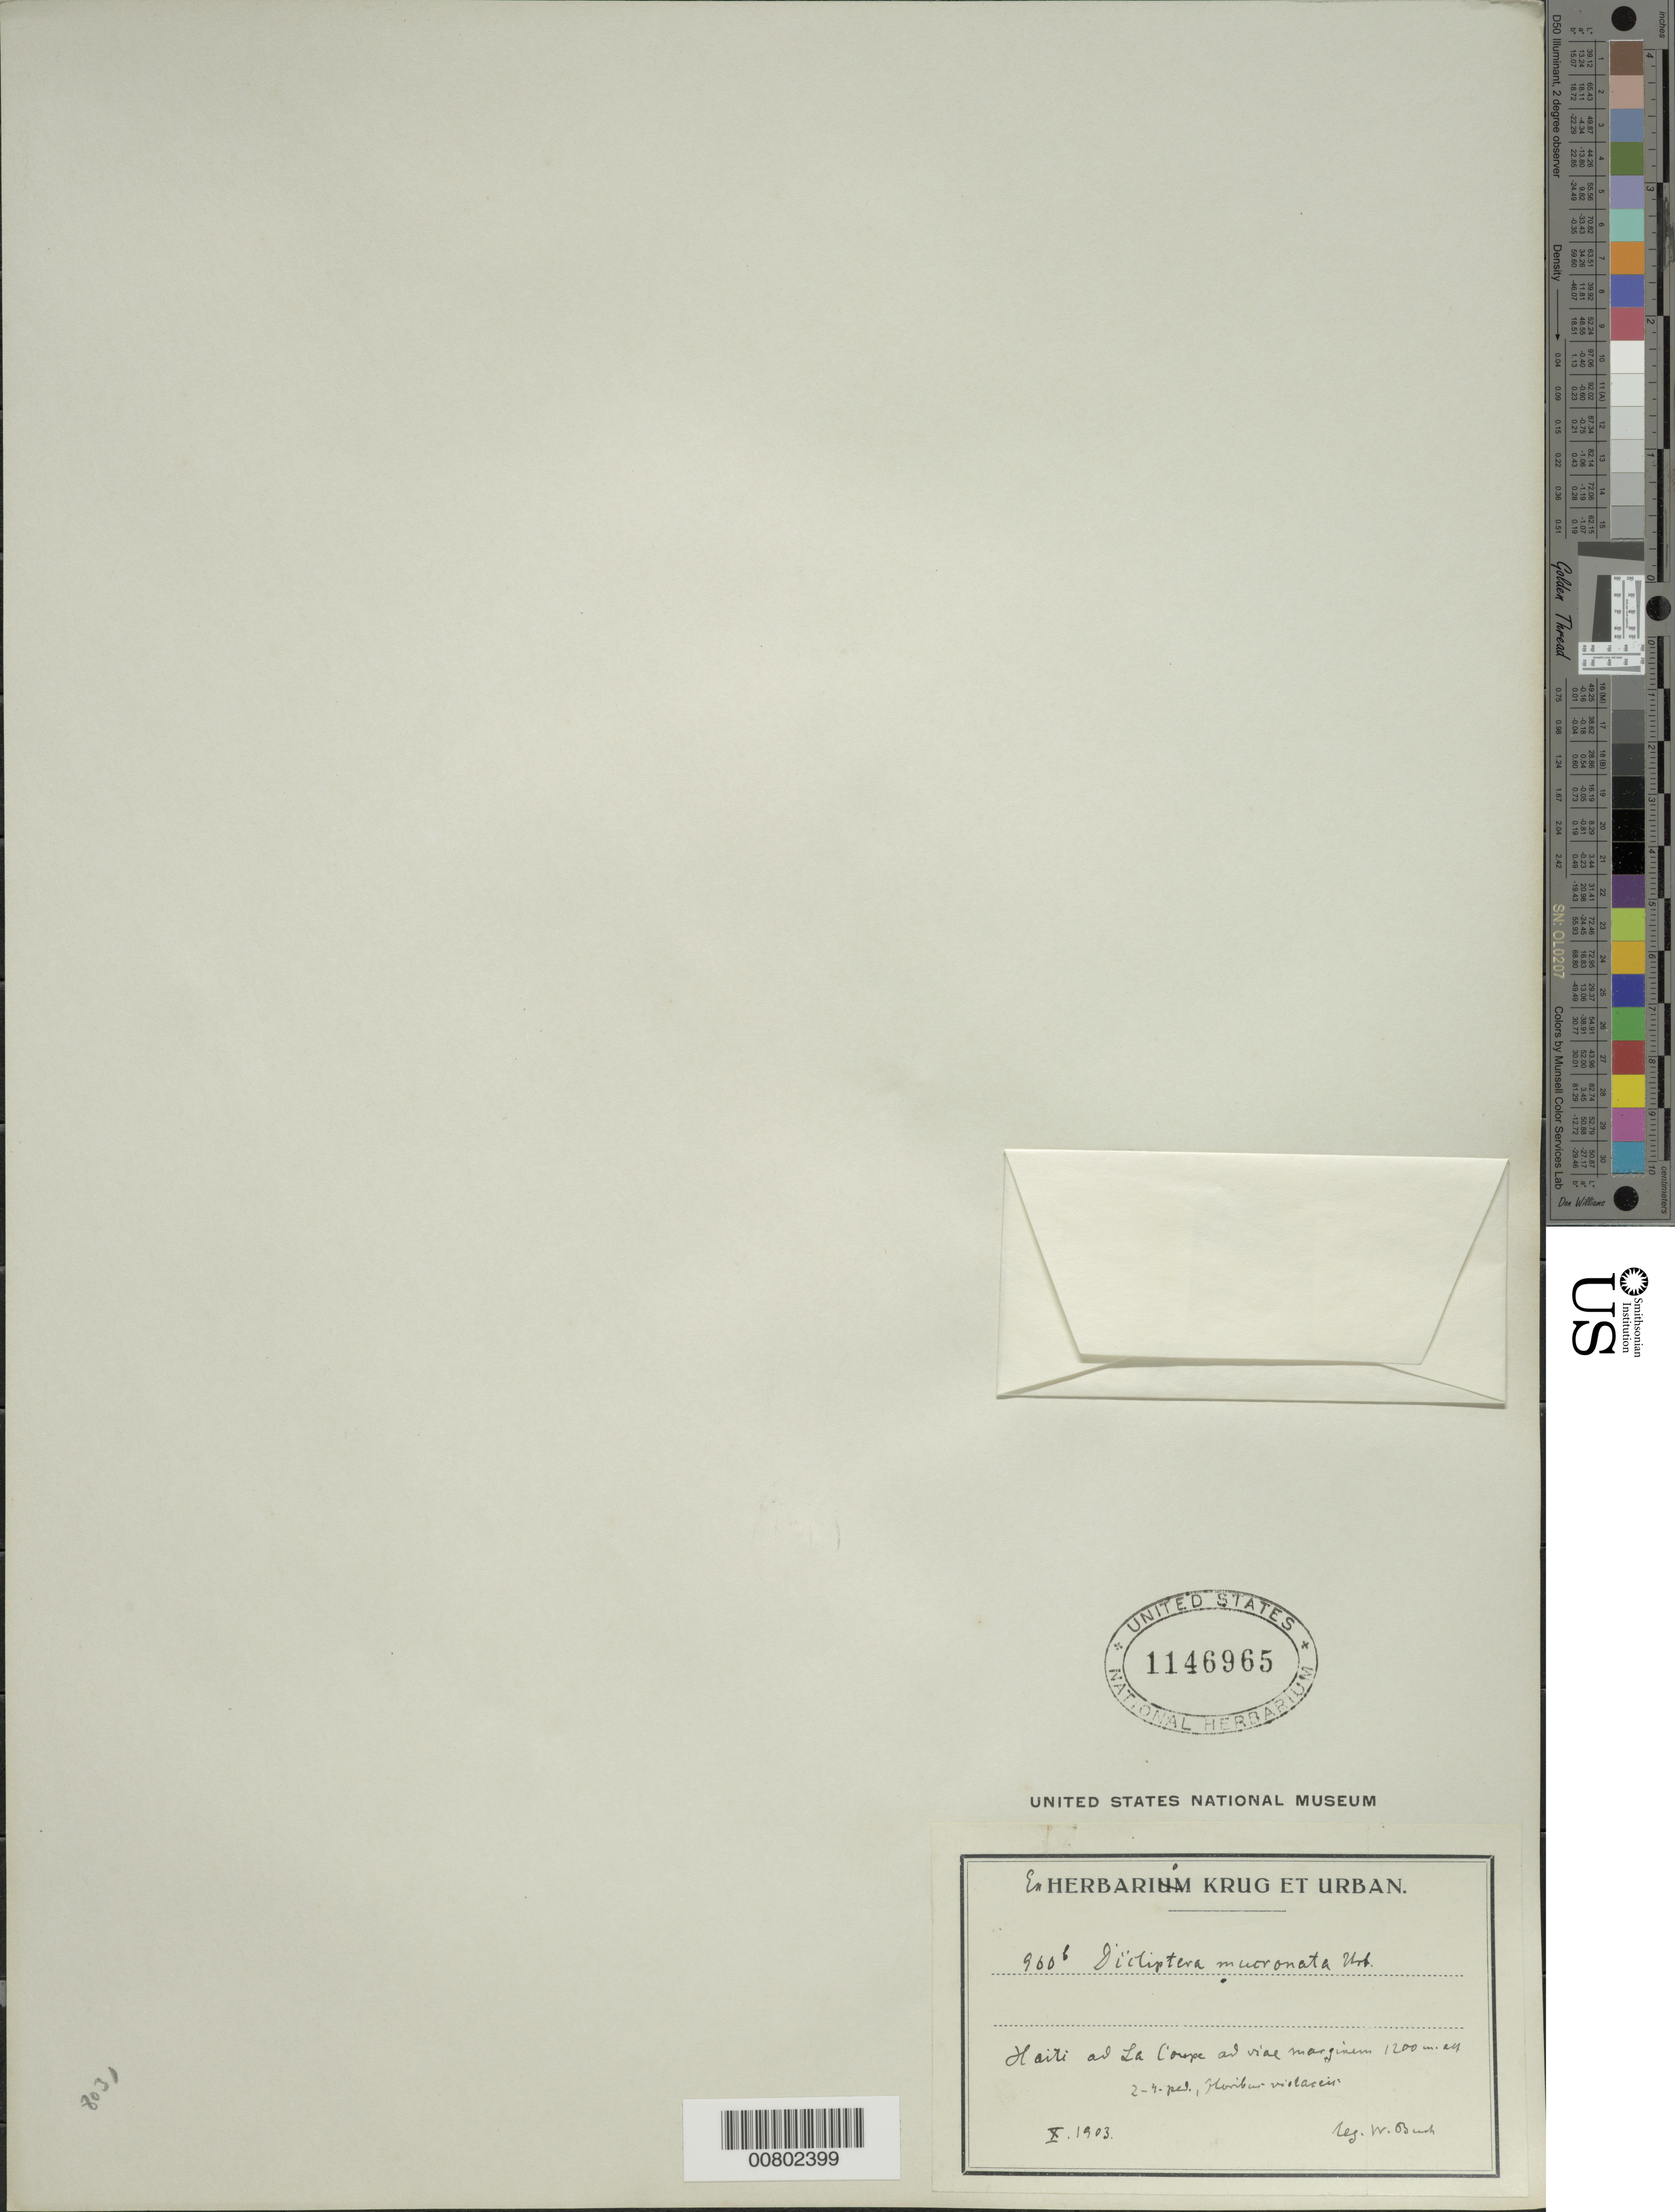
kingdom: Plantae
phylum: Tracheophyta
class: Magnoliopsida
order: Lamiales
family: Acanthaceae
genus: Dicliptera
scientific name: Dicliptera mucronata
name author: Urb.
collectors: W. Bush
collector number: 900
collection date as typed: Oct 1903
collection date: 1903-10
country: Haiti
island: Hispaniola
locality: La Coup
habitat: River margins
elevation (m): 1200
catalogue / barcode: US 1146965